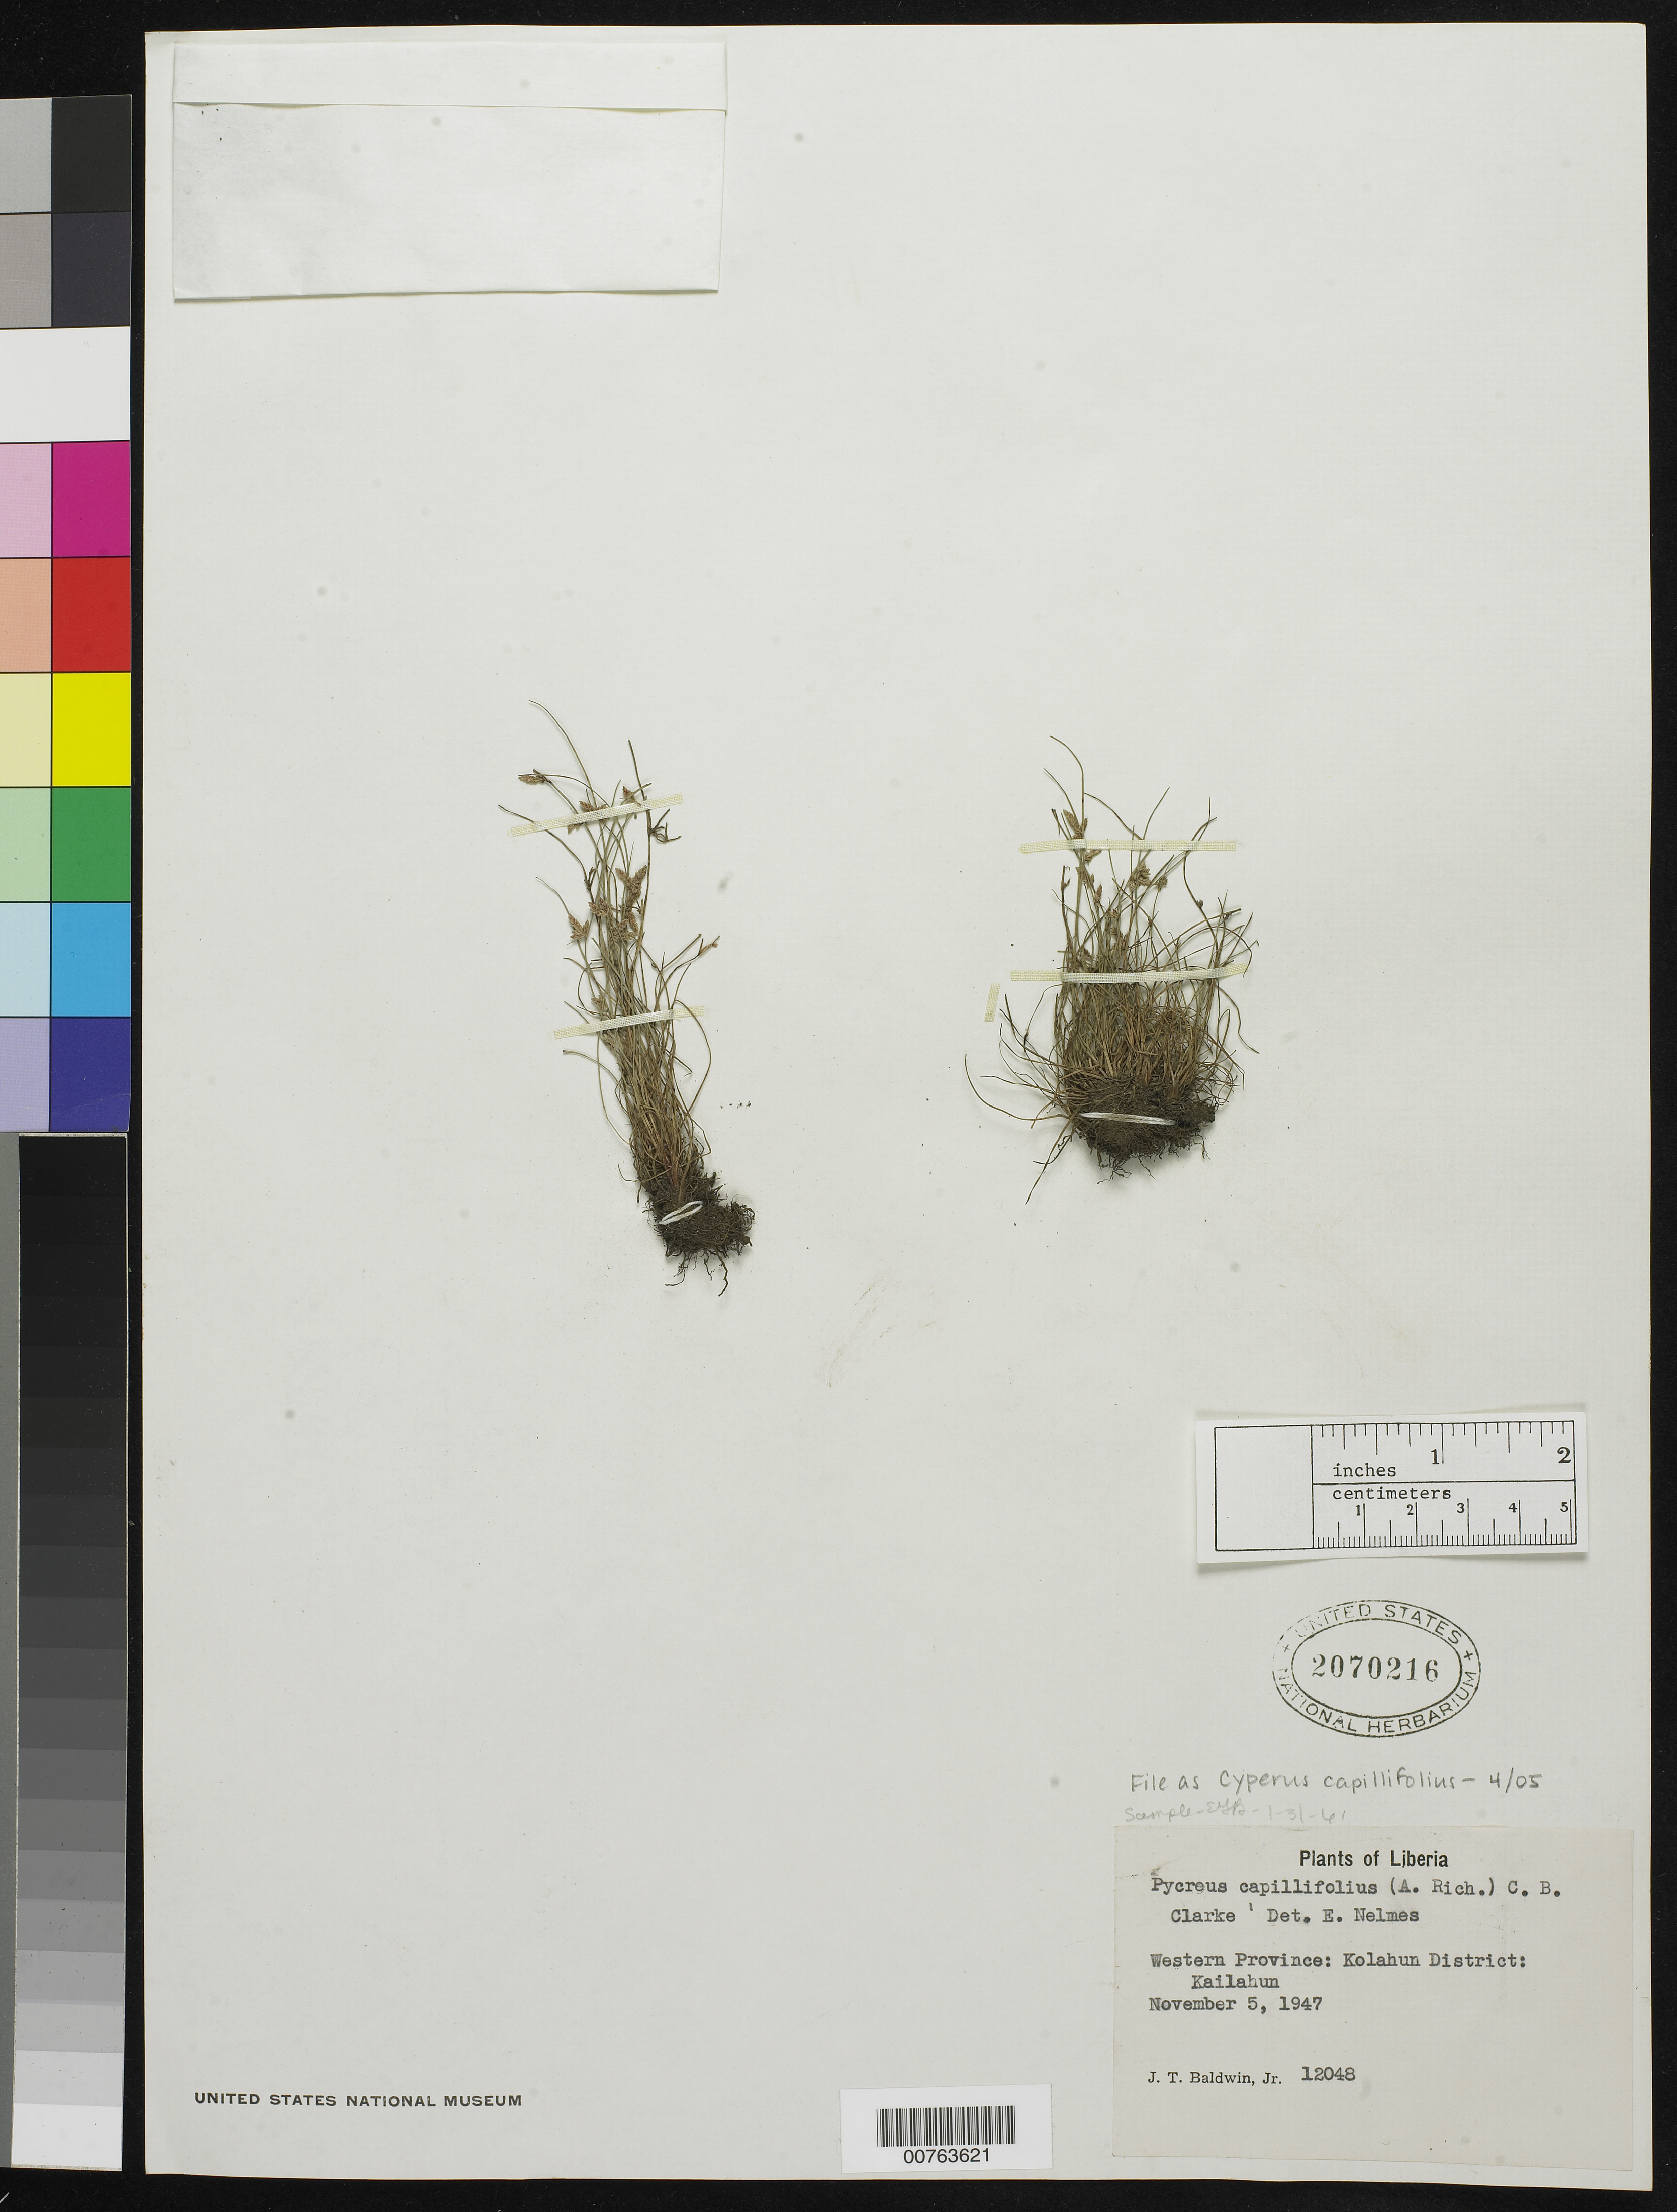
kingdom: Plantae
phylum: Tracheophyta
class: Liliopsida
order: Poales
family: Cyperaceae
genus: Cyperus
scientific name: Cyperus capillifolius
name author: A. Rich.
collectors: J. T. Baldwin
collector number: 12048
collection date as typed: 05 Nov 1947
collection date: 1947-11-05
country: Liberia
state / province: Lofa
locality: Western Province: Kolahun District, Kailahun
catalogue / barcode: US 2070216